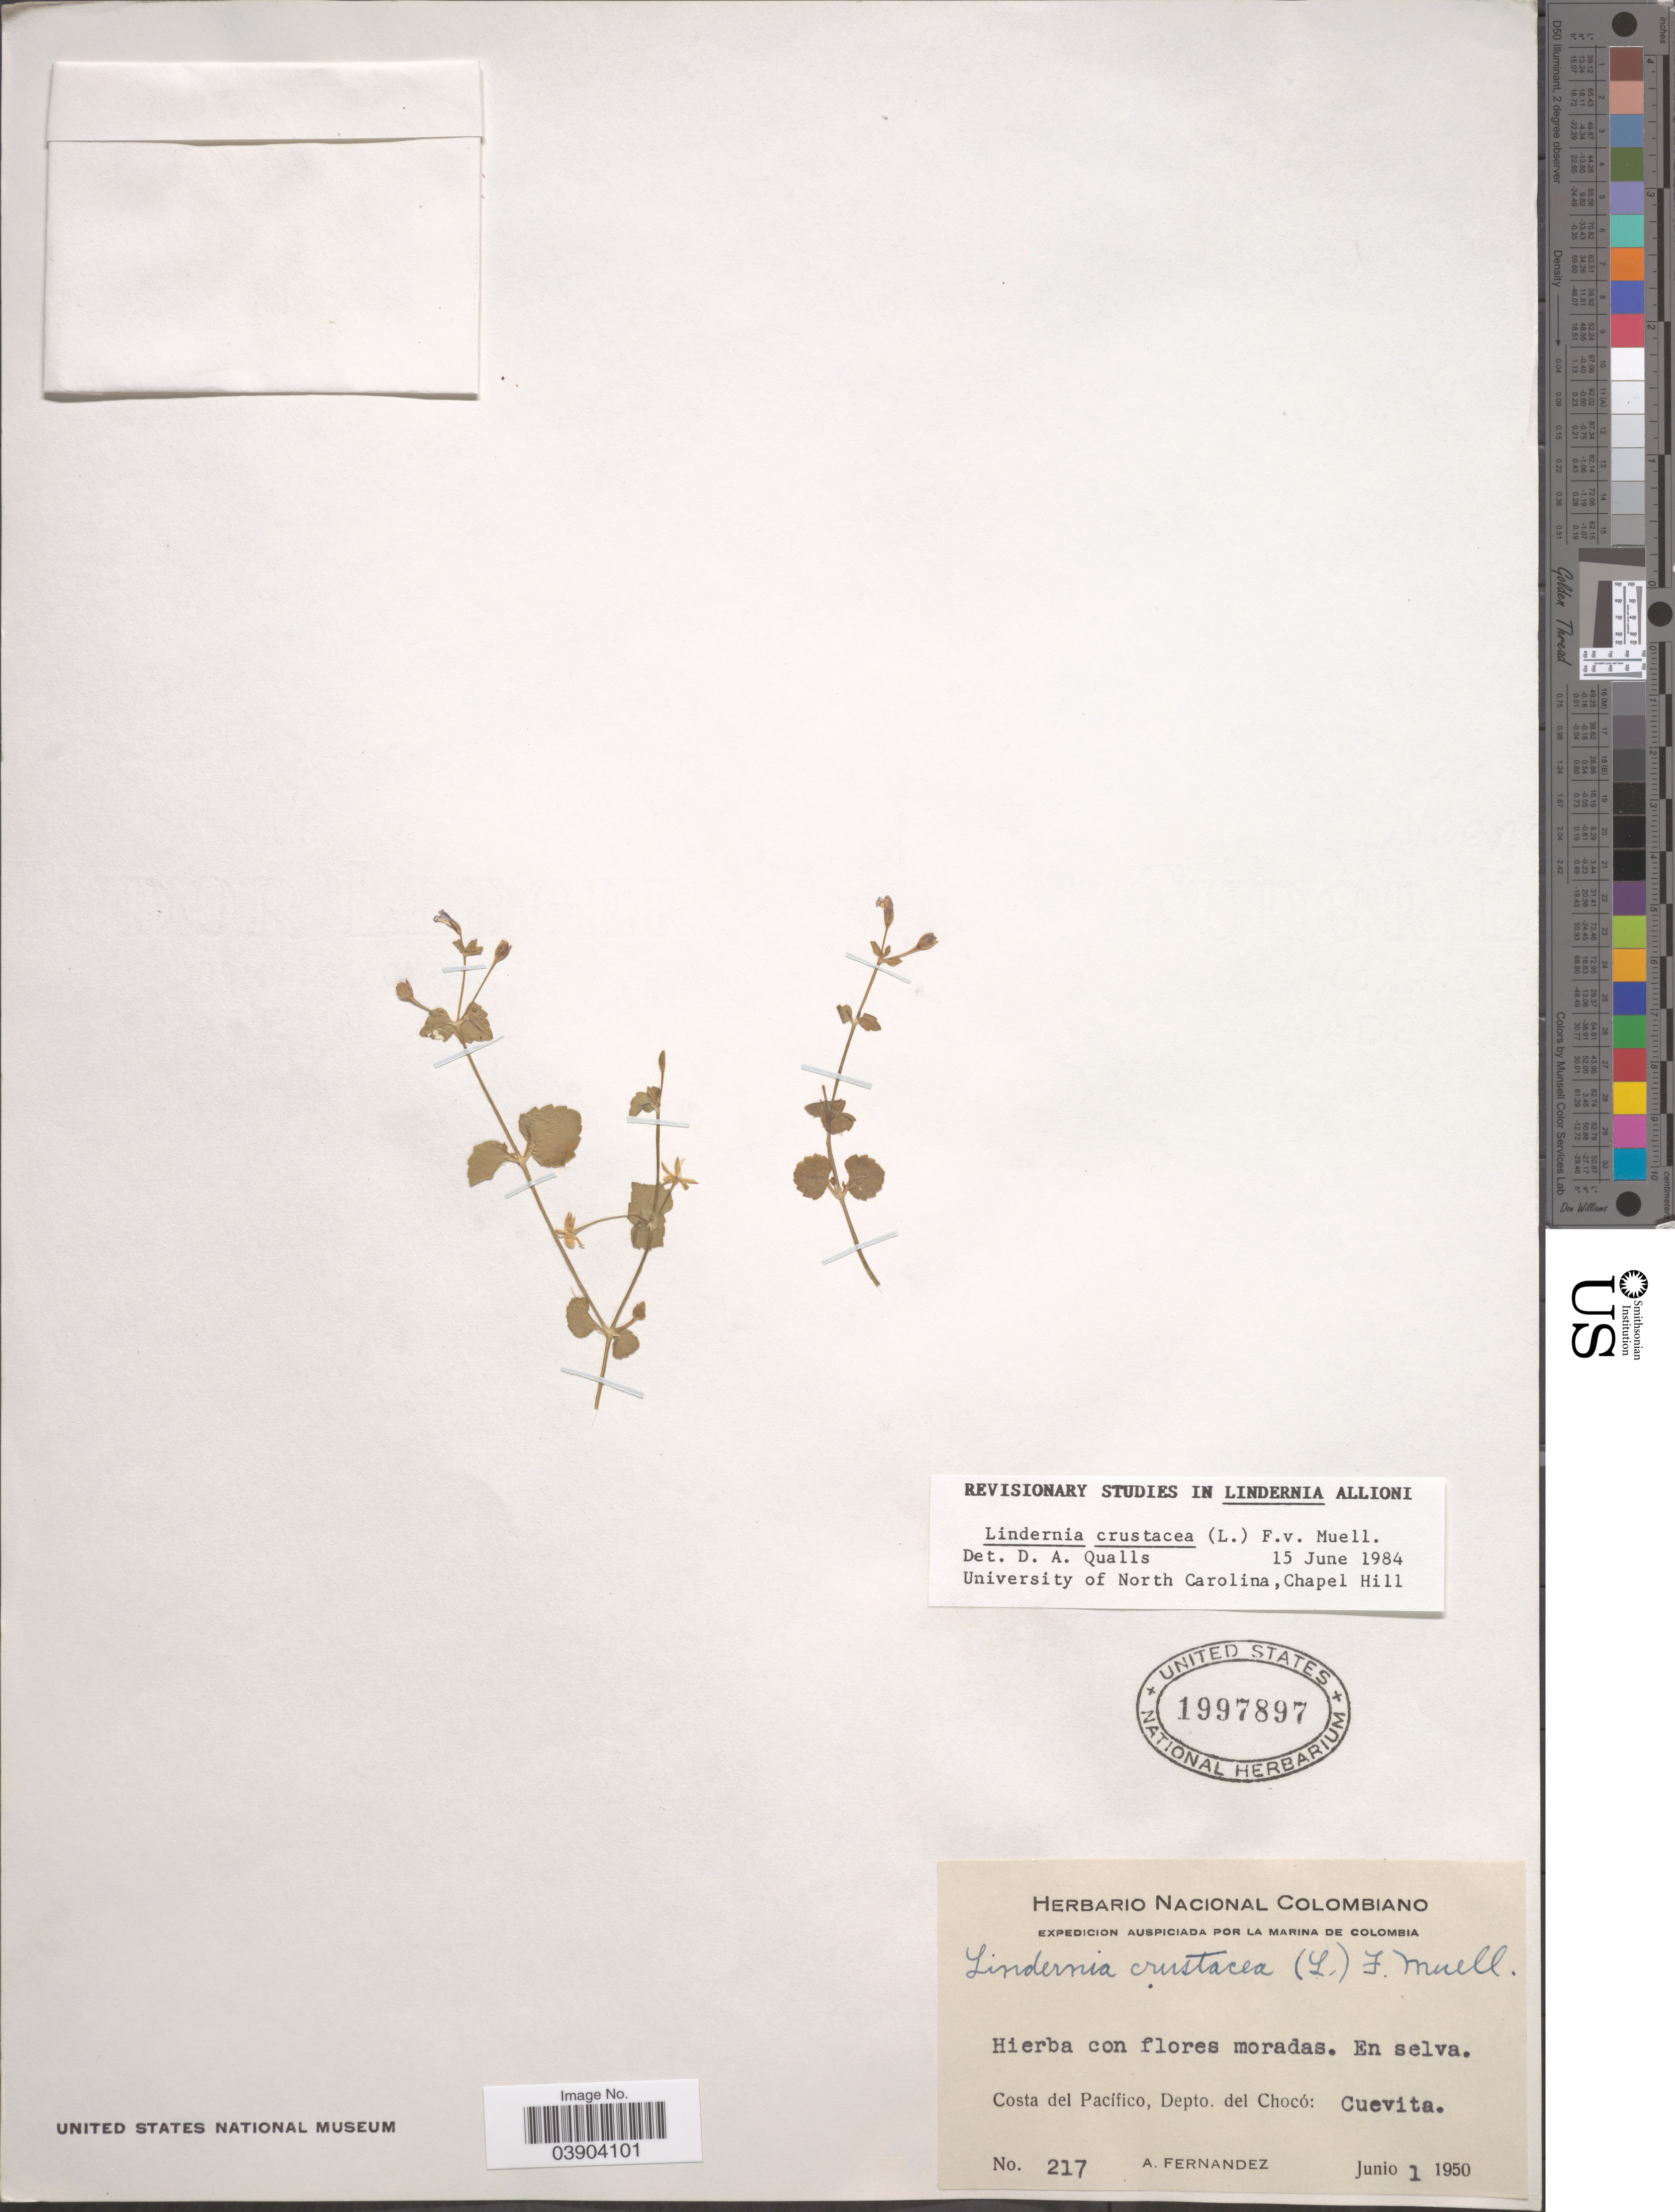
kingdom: Plantae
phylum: Tracheophyta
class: Magnoliopsida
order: Lamiales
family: Linderniaceae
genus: Lindernia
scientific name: Lindernia crustacea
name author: (L.) F. Muell.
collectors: A. Fernandez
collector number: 217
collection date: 1950-06-01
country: Colombia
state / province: Chocó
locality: Costa del Pacifico, Depto. del Chocó: Cuevita.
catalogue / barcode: US 1997897